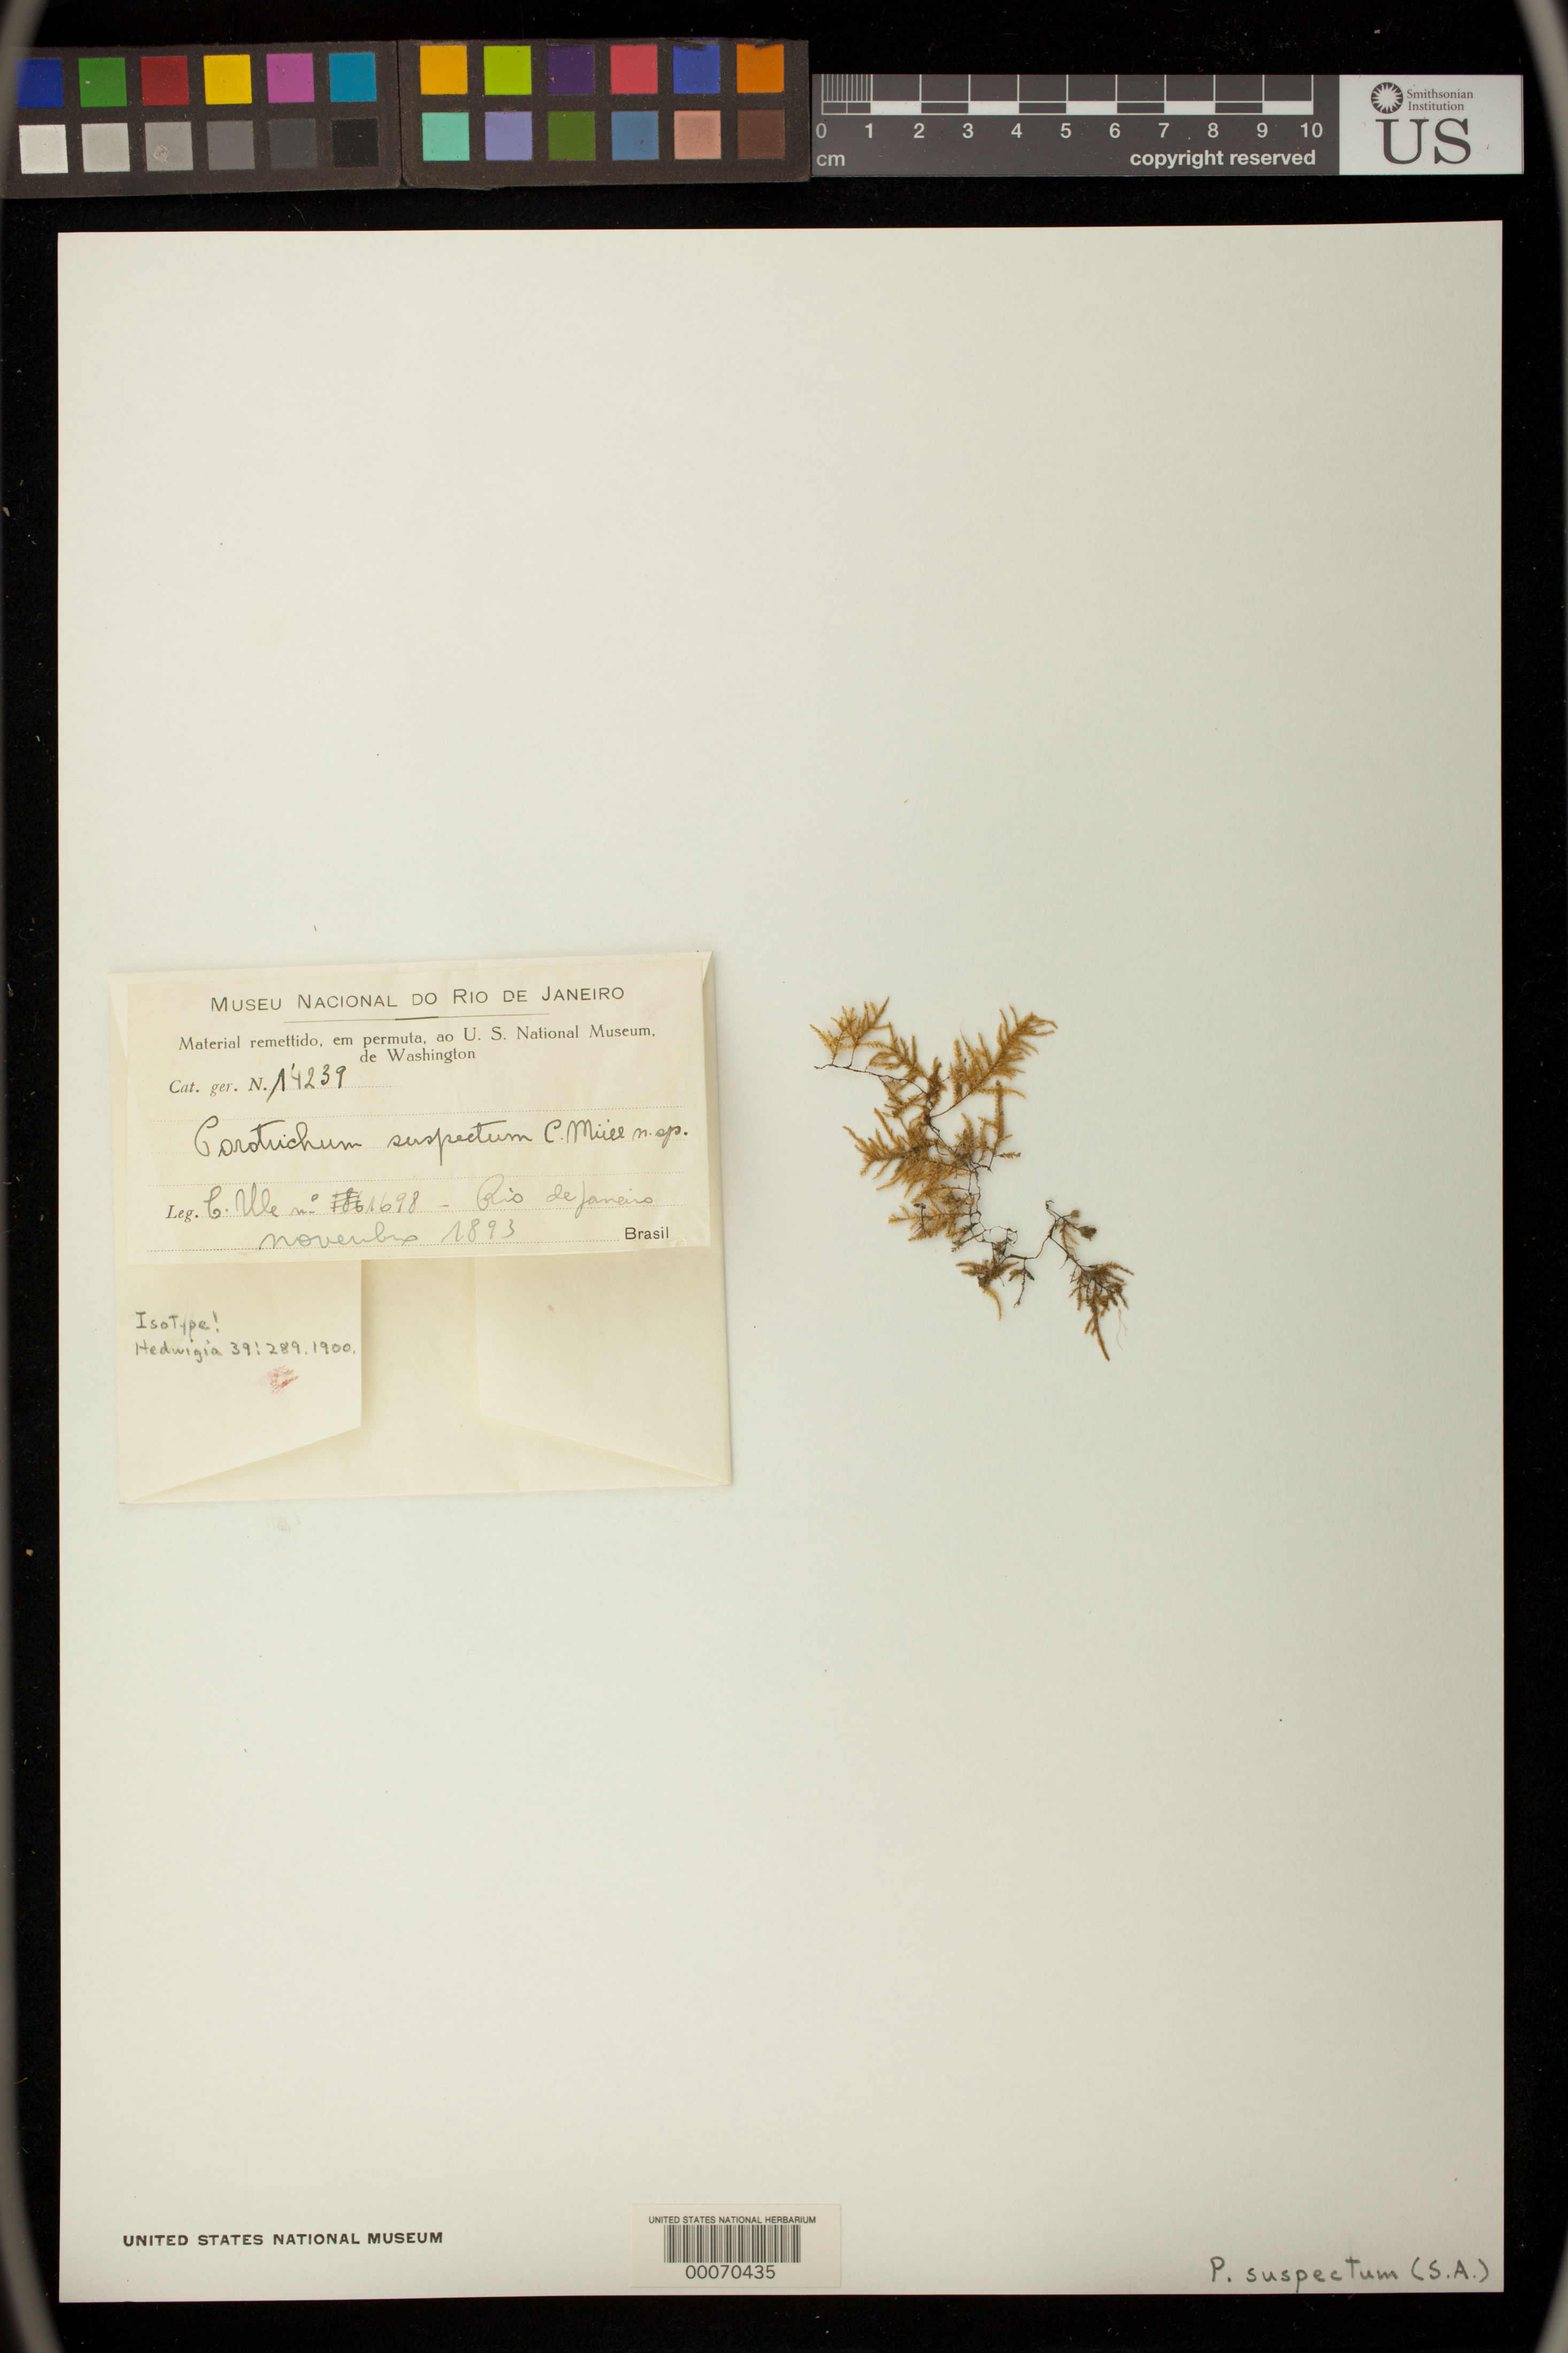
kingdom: Plantae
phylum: Bryophyta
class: Bryopsida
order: Hypnales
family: Neckeraceae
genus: Porotrichum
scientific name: Porotrichum suspectum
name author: Müll. Hal.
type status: Isotype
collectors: E. H. Ule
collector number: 1698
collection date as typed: Nov 1893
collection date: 1893-11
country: Brazil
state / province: Rio de Janeiro